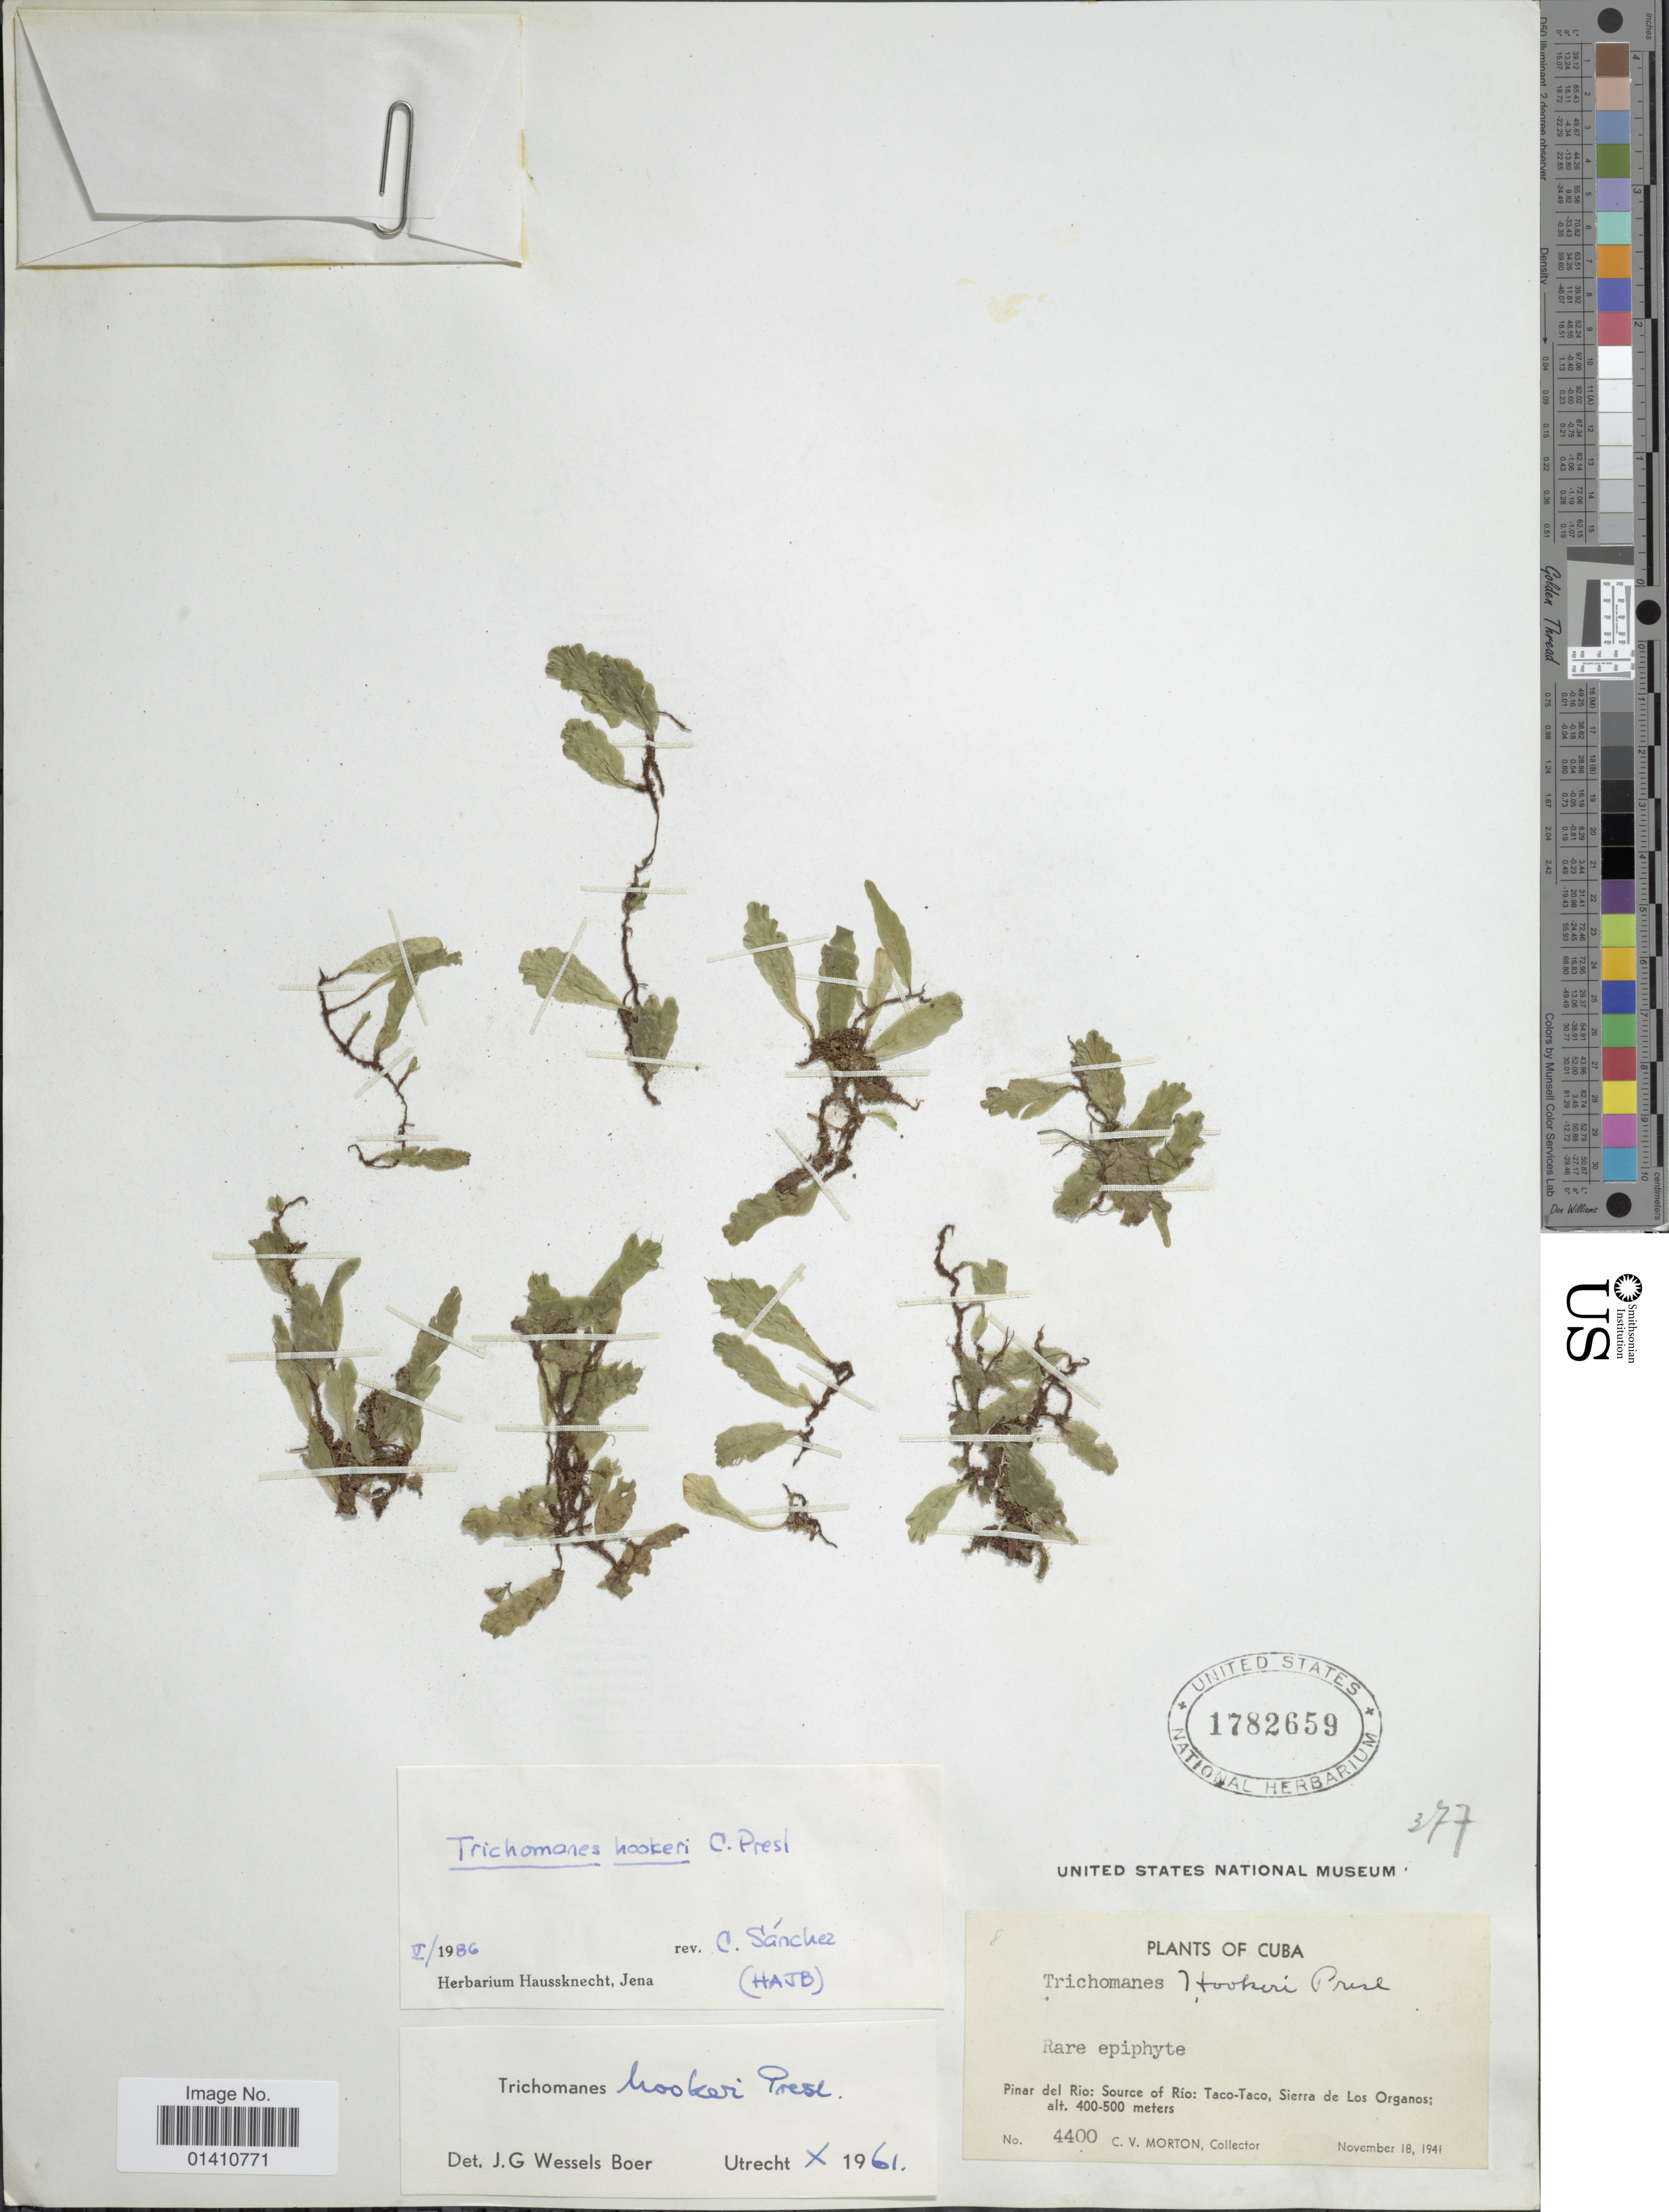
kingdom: Plantae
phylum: Tracheophyta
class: Polypodiopsida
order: Hymenophyllales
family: Hymenophyllaceae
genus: Didymoglossum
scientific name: Didymoglossum hookeri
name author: C. Presl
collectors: C. V. Morton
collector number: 4400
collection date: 1941-11-18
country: Cuba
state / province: Pinar del Río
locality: Source of Rio: Taco-Taco, Sierra de Los Organos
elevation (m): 400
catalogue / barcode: US 1782659